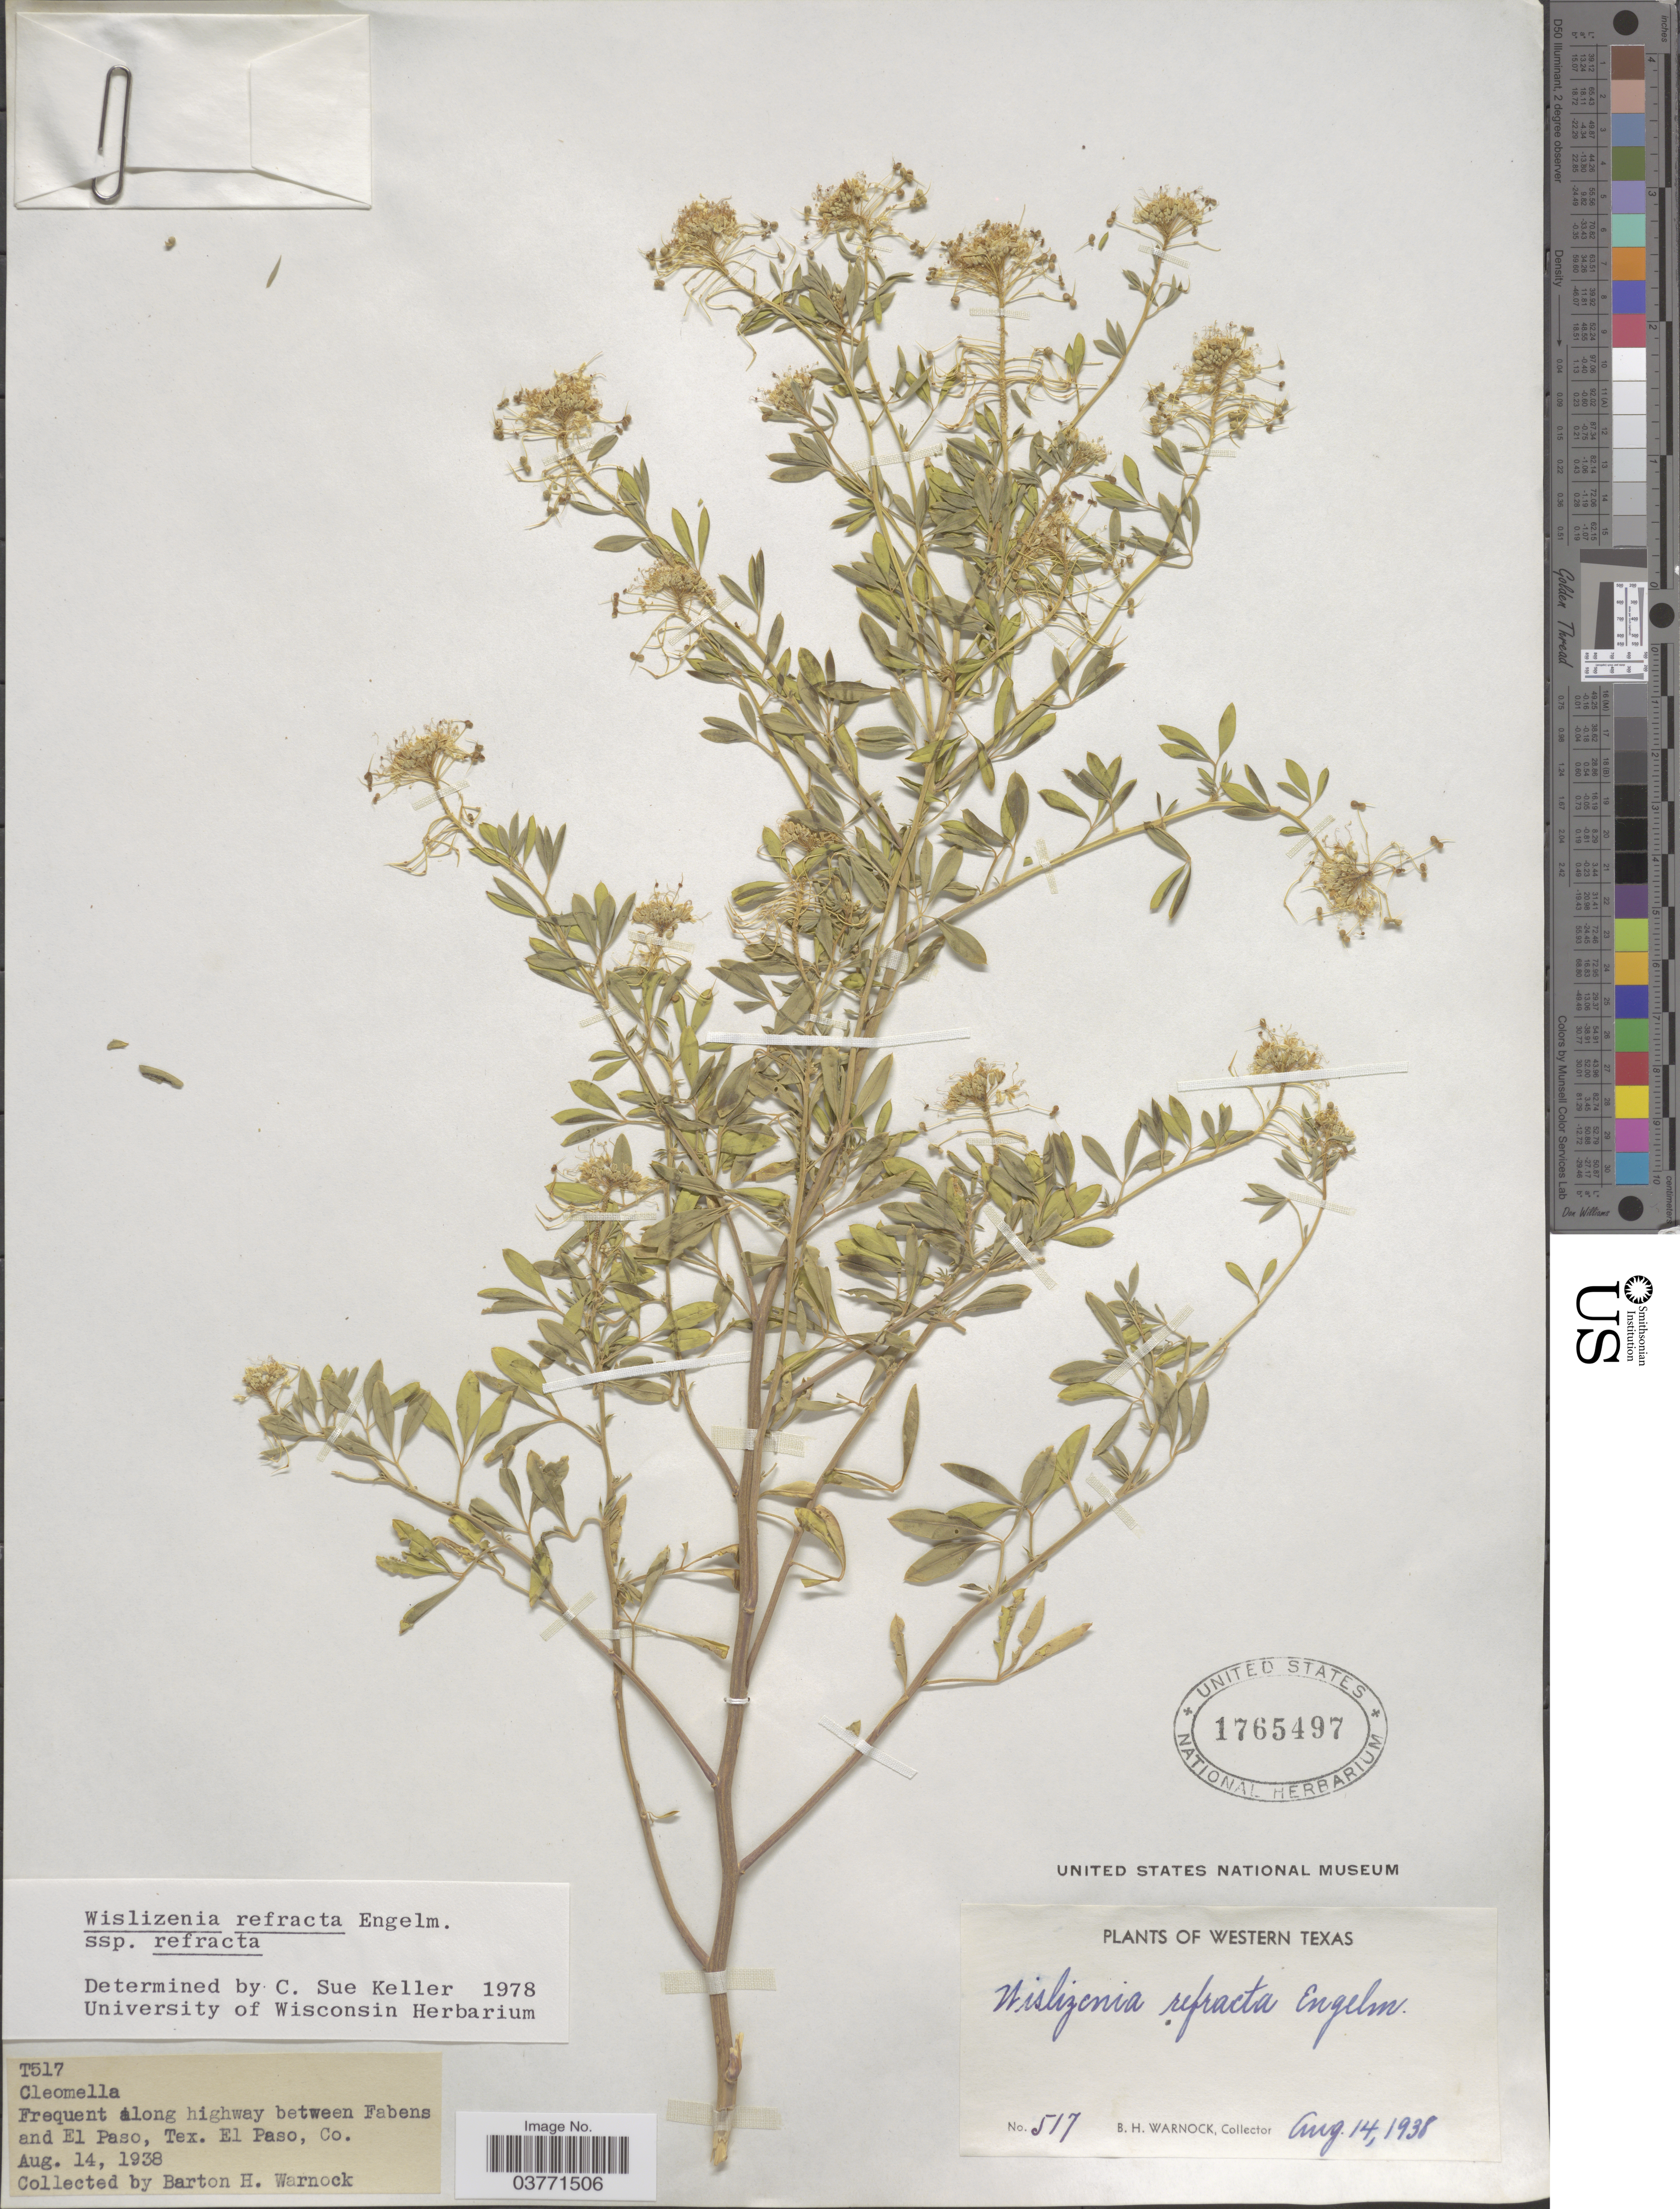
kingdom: Plantae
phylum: Tracheophyta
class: Magnoliopsida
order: Brassicales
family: Cleomaceae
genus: Cleomella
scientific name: Cleomella refracta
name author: (Engelm.) J.C. Hall & Roalson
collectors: B. H. Warnock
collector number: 517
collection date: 1938-08-14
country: United States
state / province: Texas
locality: Western Texas. Frequent along highway between Fabens and El Paso. El Paso Co.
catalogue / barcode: US 1765497